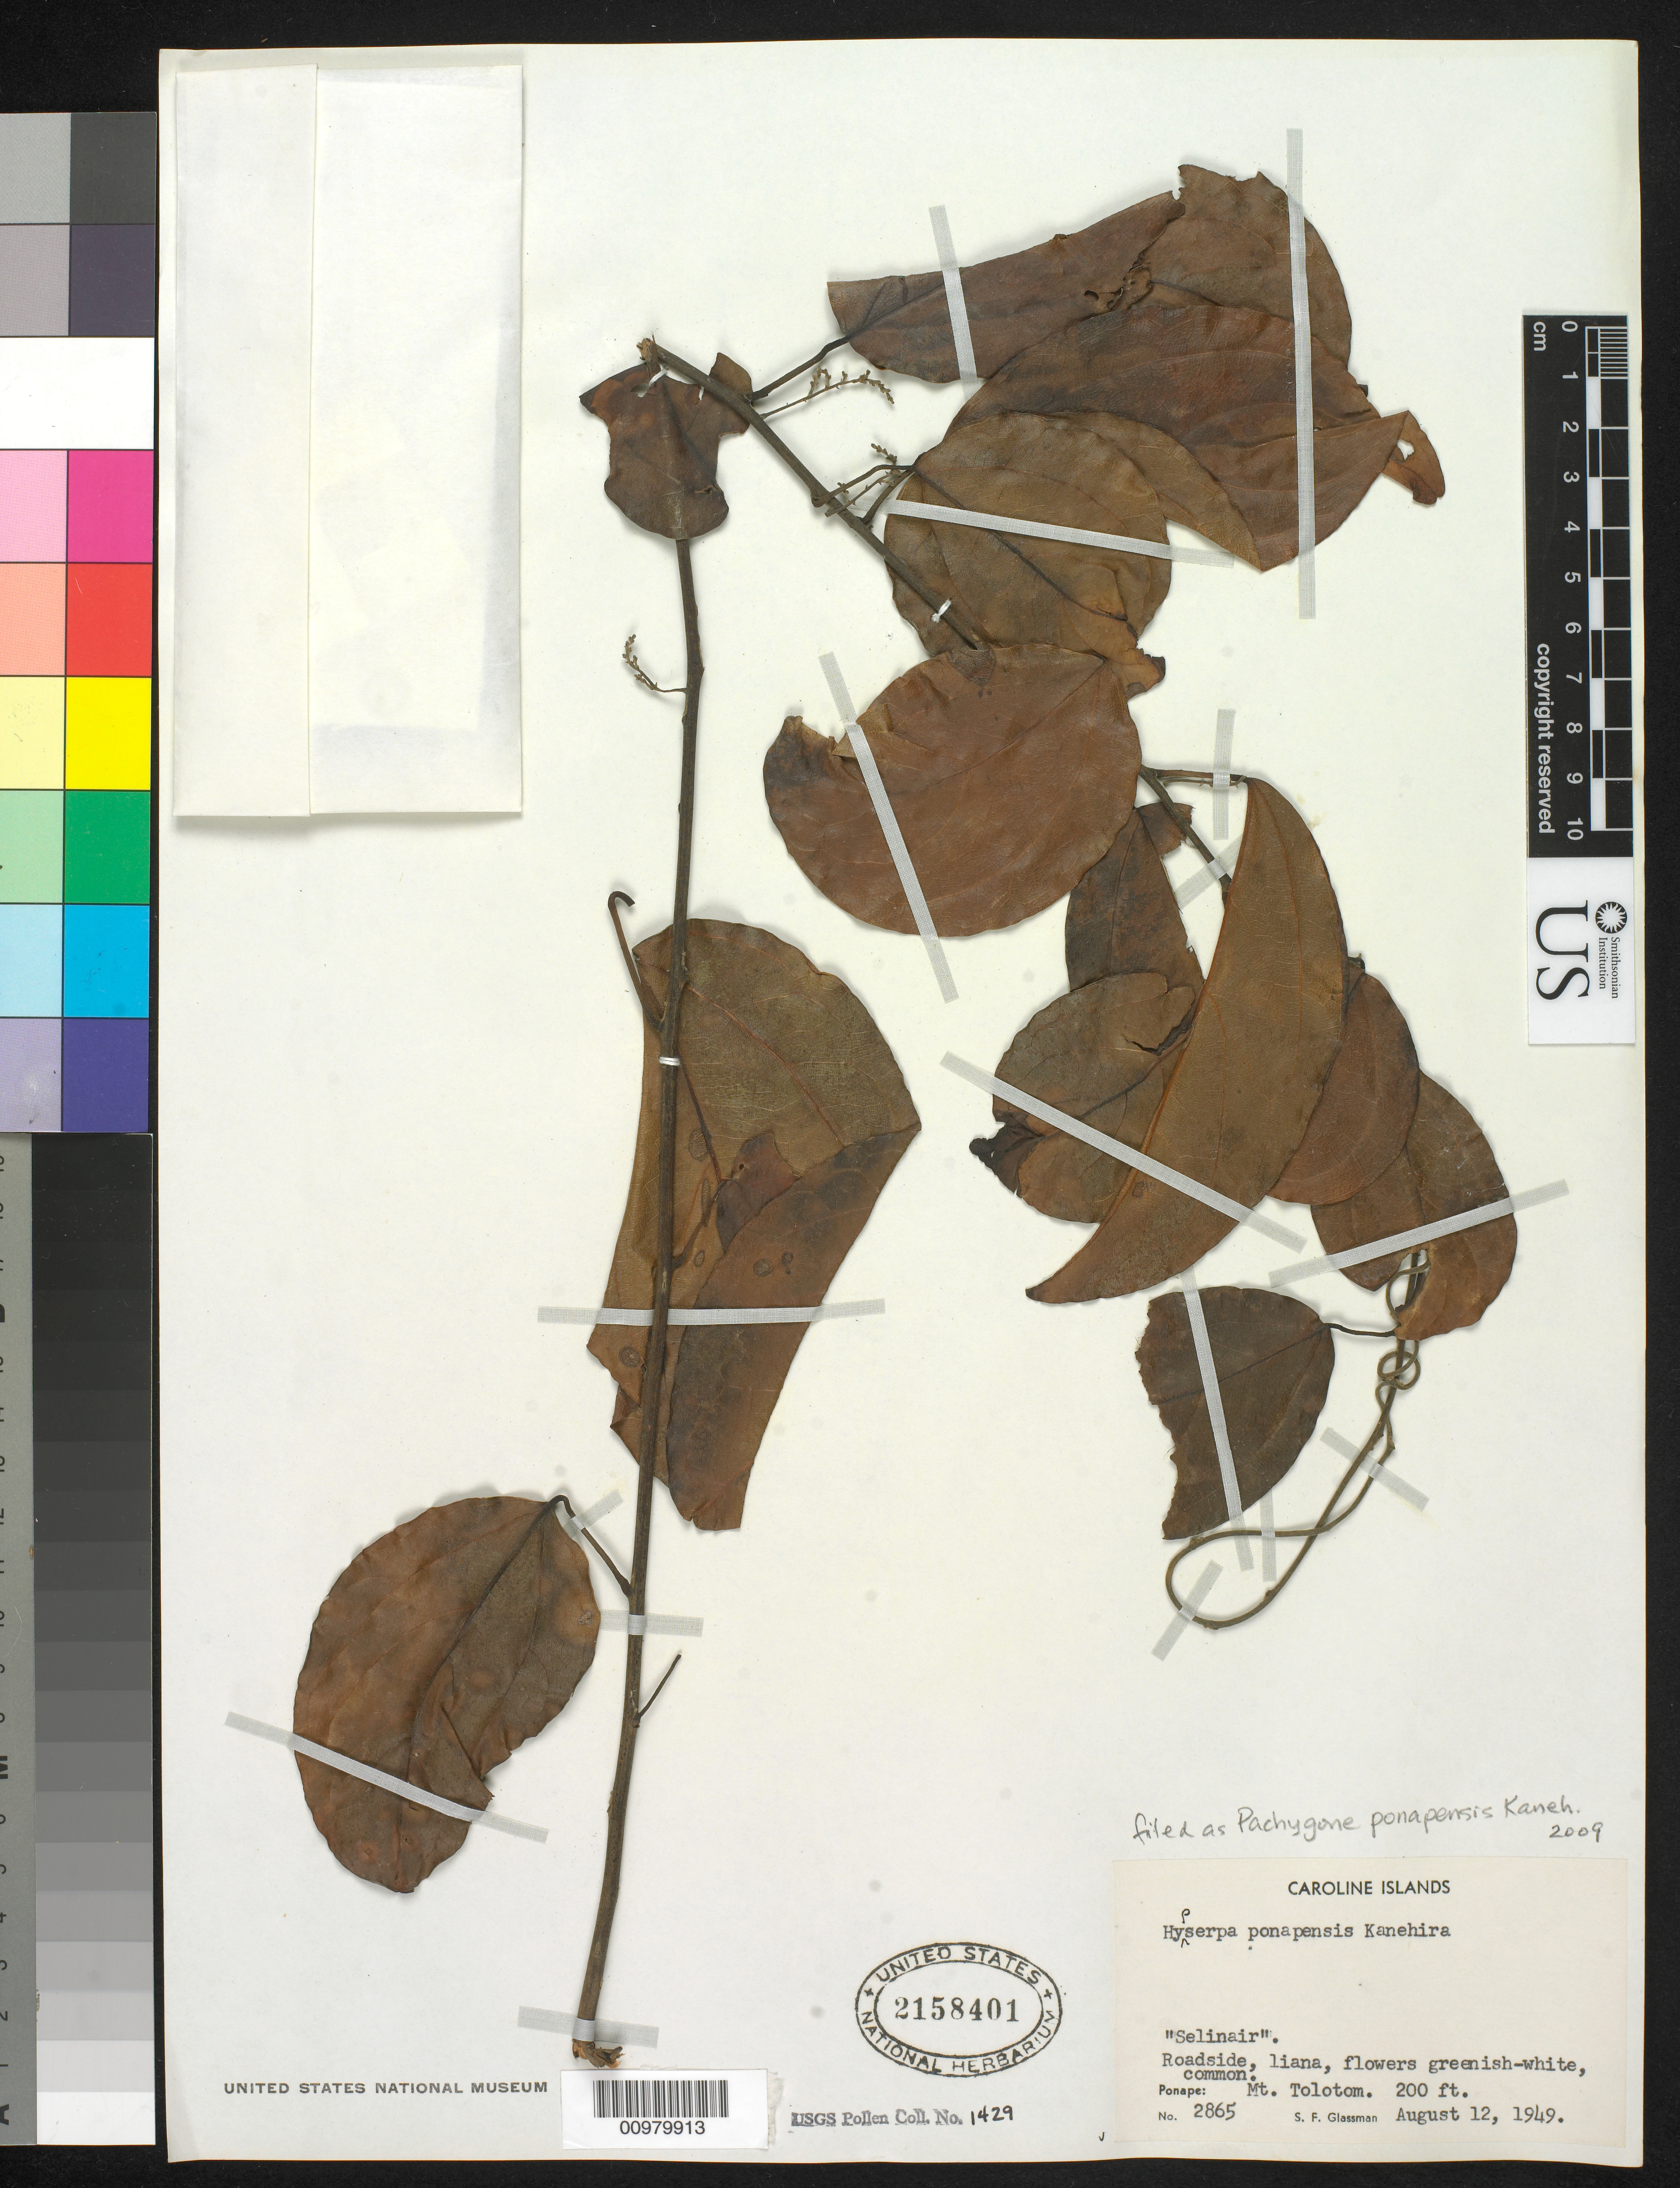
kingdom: Plantae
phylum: Tracheophyta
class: Magnoliopsida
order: Ranunculales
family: Menispermaceae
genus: Pachygone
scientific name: Pachygone ponapensis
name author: Kaneh.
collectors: S. F. Glassman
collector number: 2865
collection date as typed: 12 Aug 1949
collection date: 1949-08-12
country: Micronesia, Federated States of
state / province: Pohnpei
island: Pohnpei [Ponape]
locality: Mt. Tolotom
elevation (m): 61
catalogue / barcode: US 2158401